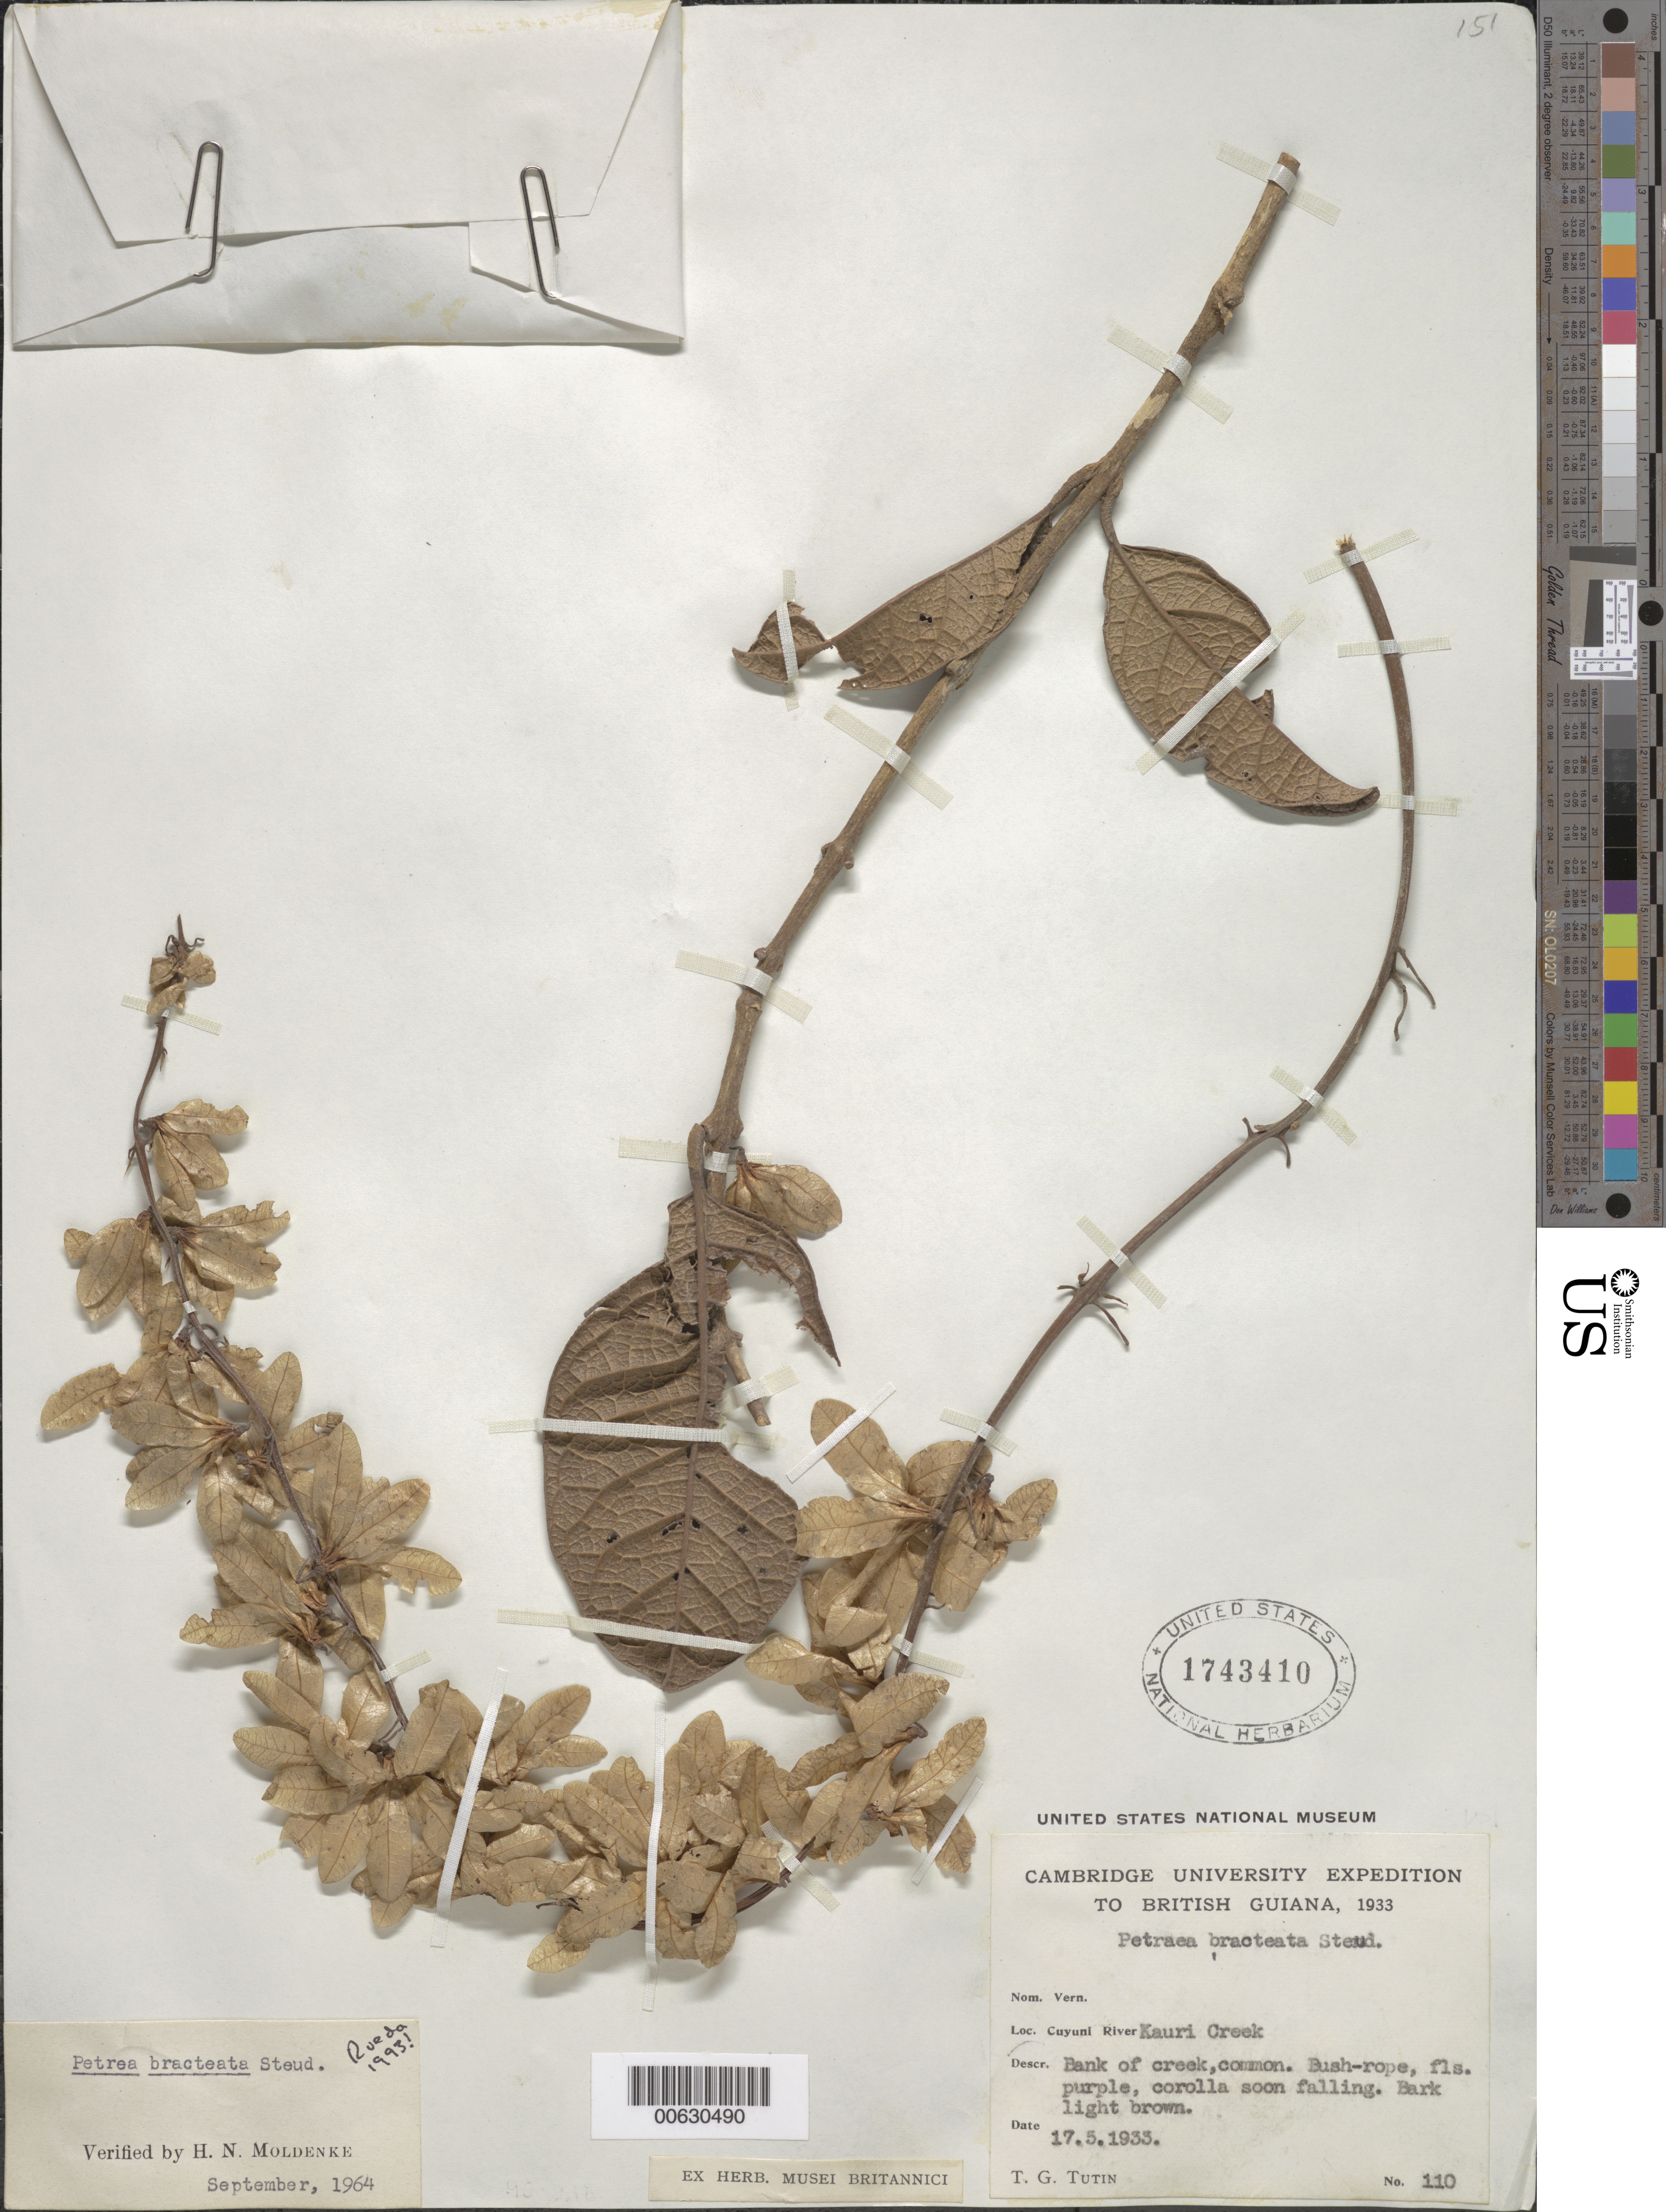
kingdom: Plantae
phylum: Tracheophyta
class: Magnoliopsida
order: Lamiales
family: Verbenaceae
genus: Petrea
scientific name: Petrea bracteata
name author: Steud.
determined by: Rueda, R. M.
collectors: T. G. Tutin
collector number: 110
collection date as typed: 17-May-33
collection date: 1933-05-17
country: Guyana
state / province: Cuyuni-Mazaruni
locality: Mazaruni Station, Karau Creek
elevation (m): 30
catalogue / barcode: US 1743410